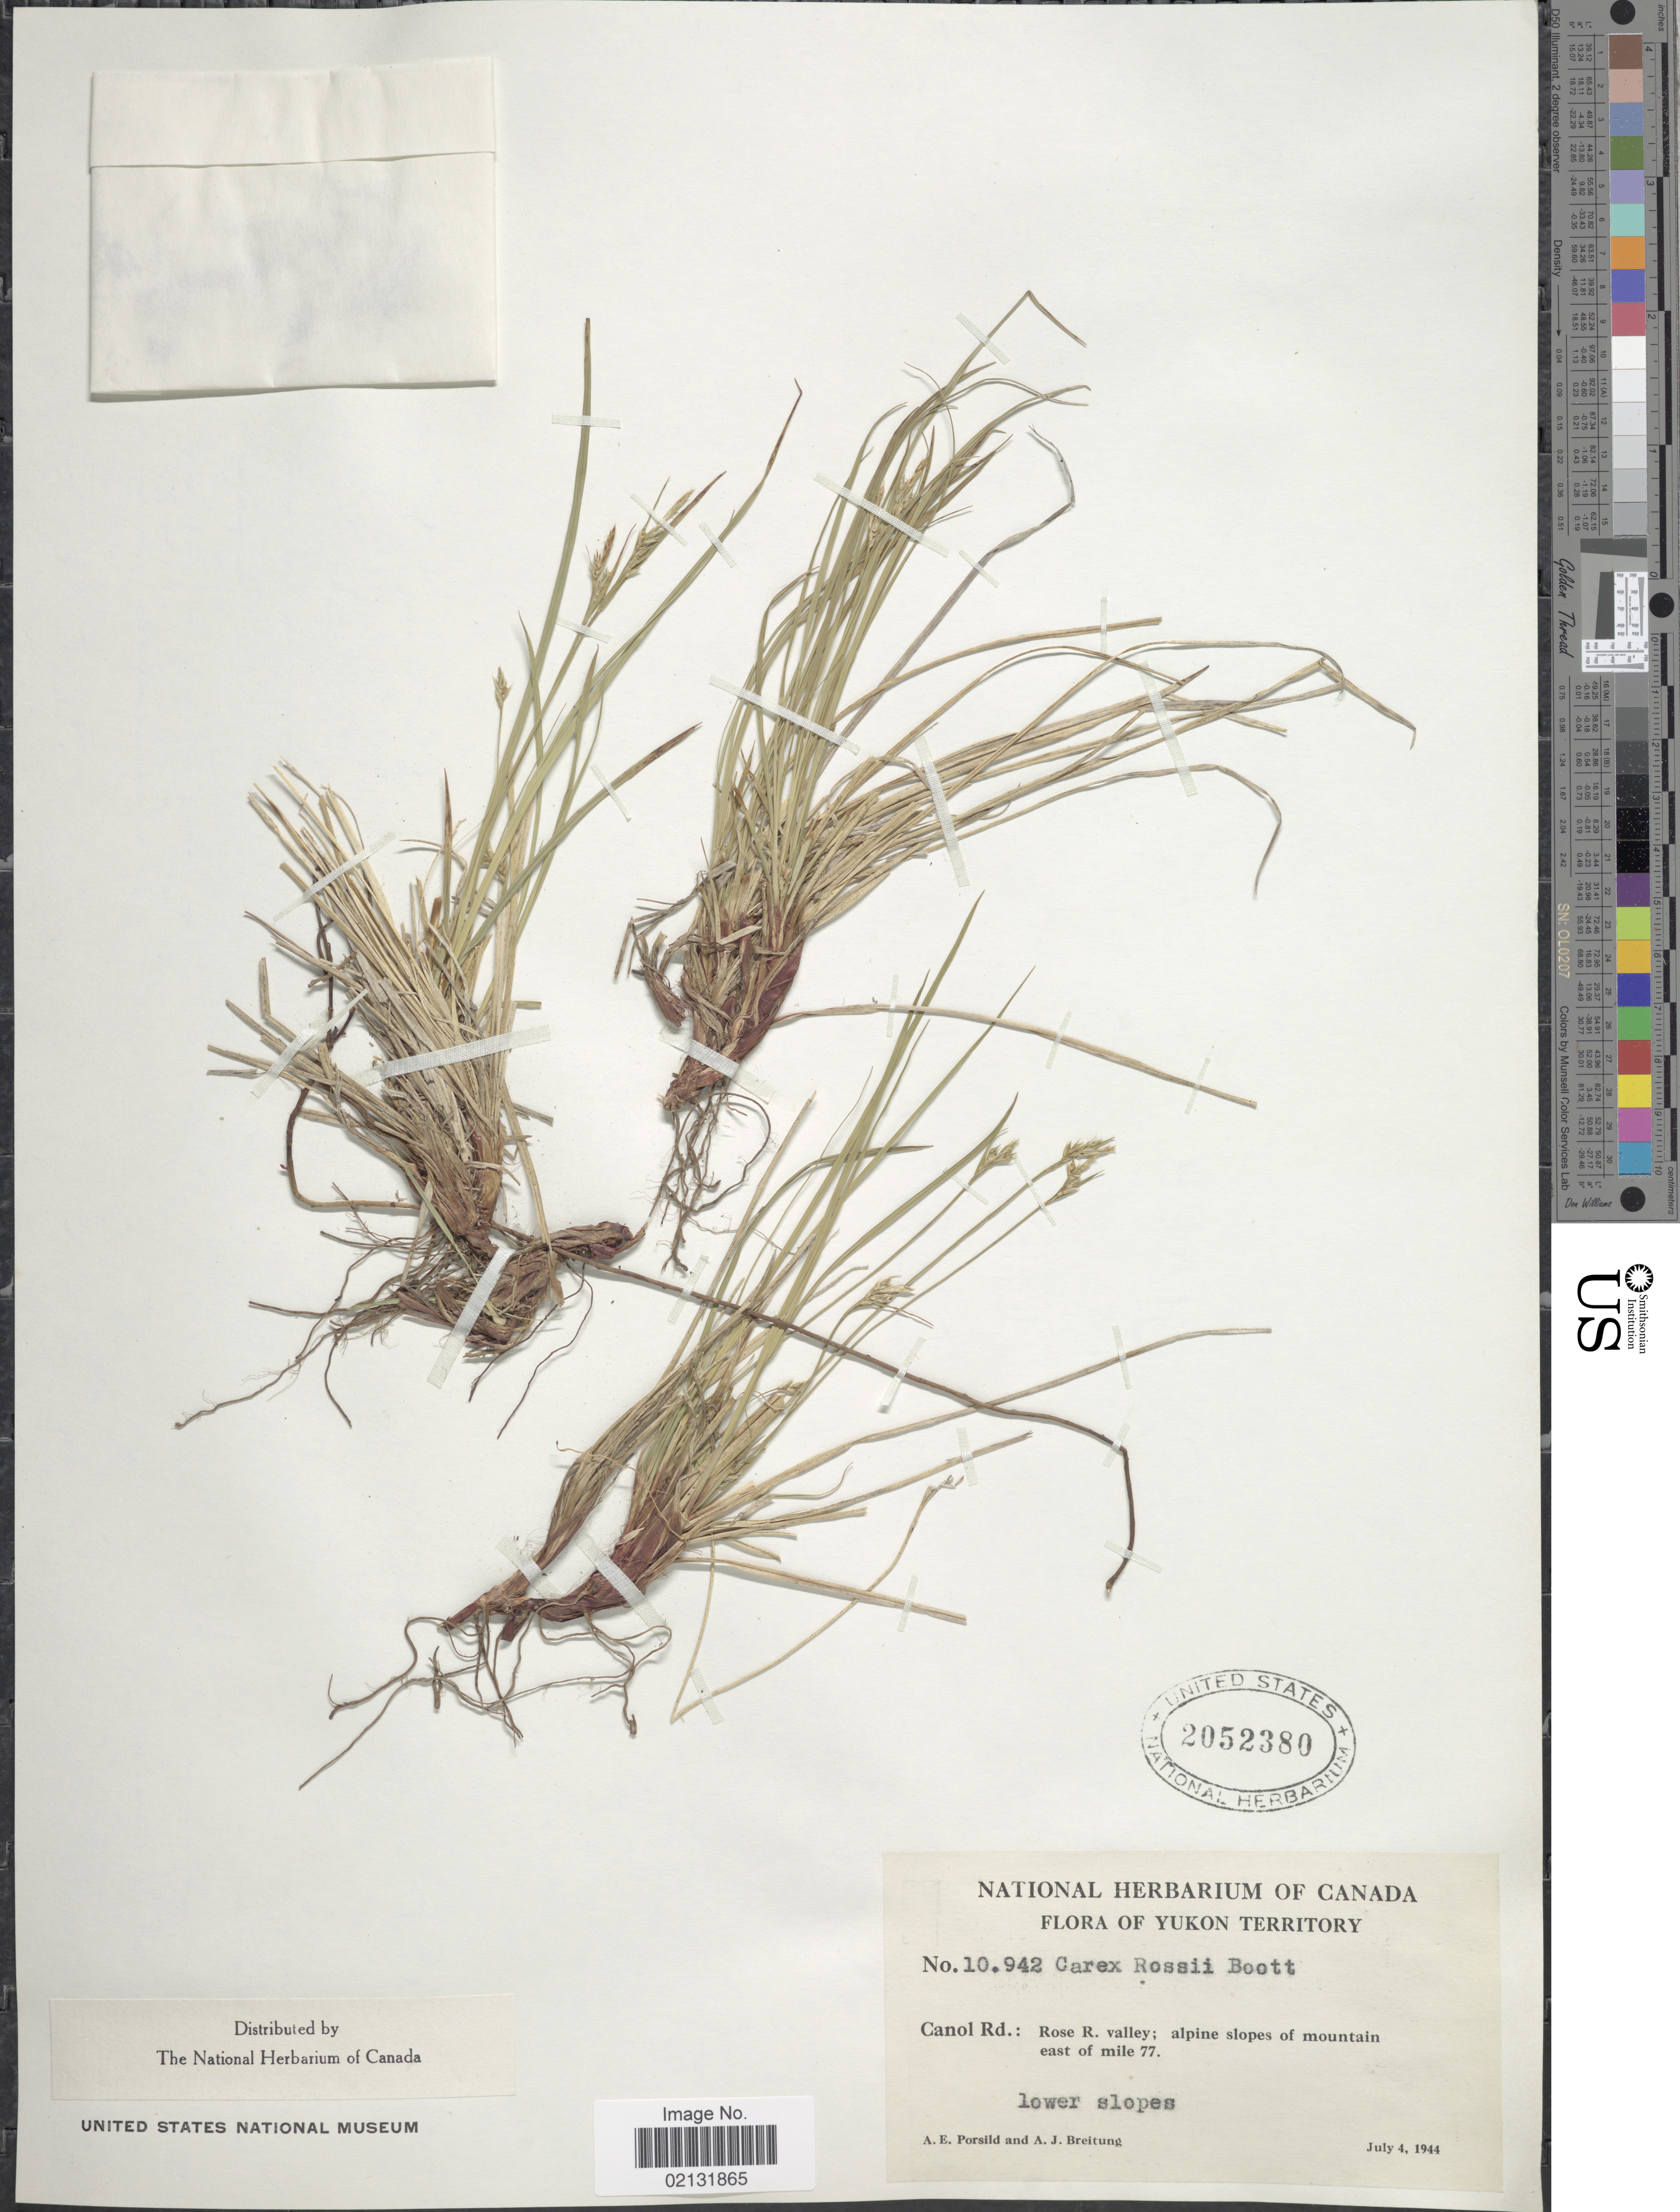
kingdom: Plantae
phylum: Tracheophyta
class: Liliopsida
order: Poales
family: Cyperaceae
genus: Carex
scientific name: Carex rossii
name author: Boott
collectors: A. E. Porsild & A. Breitung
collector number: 10942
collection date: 1944-07-04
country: Canada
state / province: Yukon Territory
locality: Yukon Territory, Canol Rd.: Rose R. valley; alpine slopes of mountain east of mile 77. Lower slopes.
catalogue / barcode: US 2052380